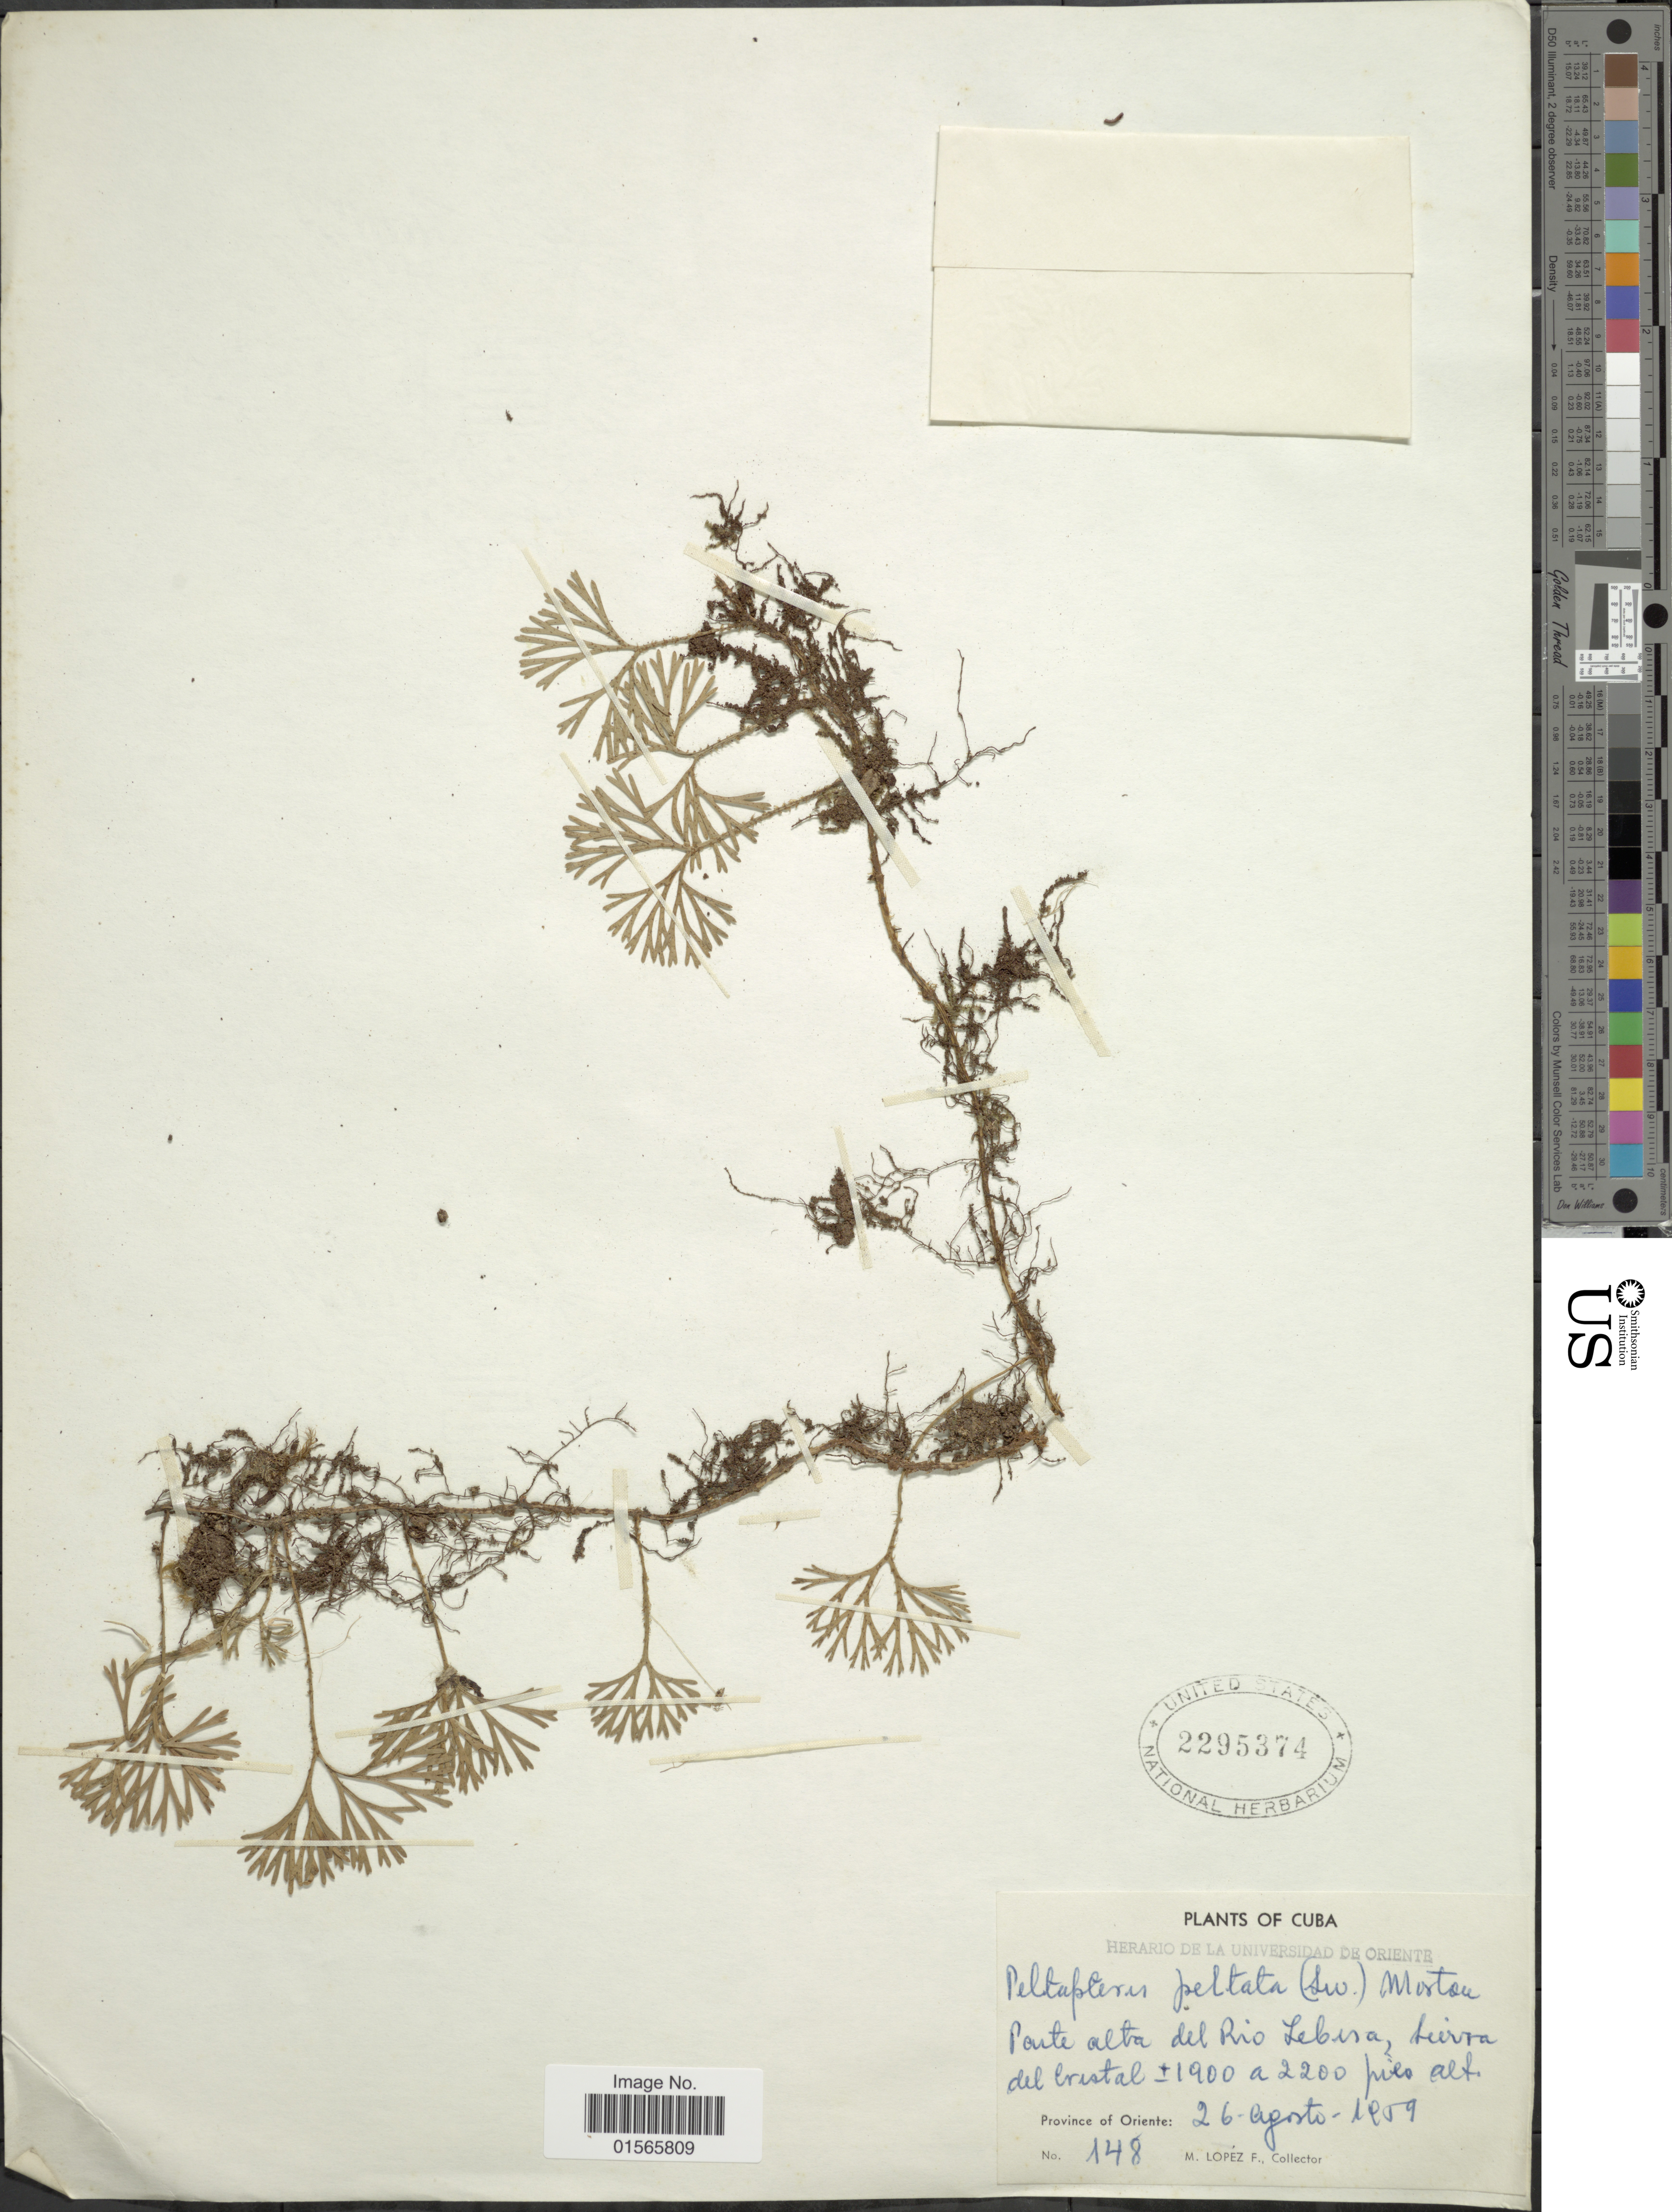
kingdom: Plantae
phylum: Tracheophyta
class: Polypodiopsida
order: Polypodiales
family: Dryopteridaceae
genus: Elaphoglossum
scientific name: Elaphoglossum peltatum f. peltatum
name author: (Sw.) Urb.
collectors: M. López Figueiras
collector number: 148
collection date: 1959-08-26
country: Cuba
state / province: Oriente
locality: Ponte alta del Rio Lebes, Sierra del Cristal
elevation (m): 579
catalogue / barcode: US 2295374